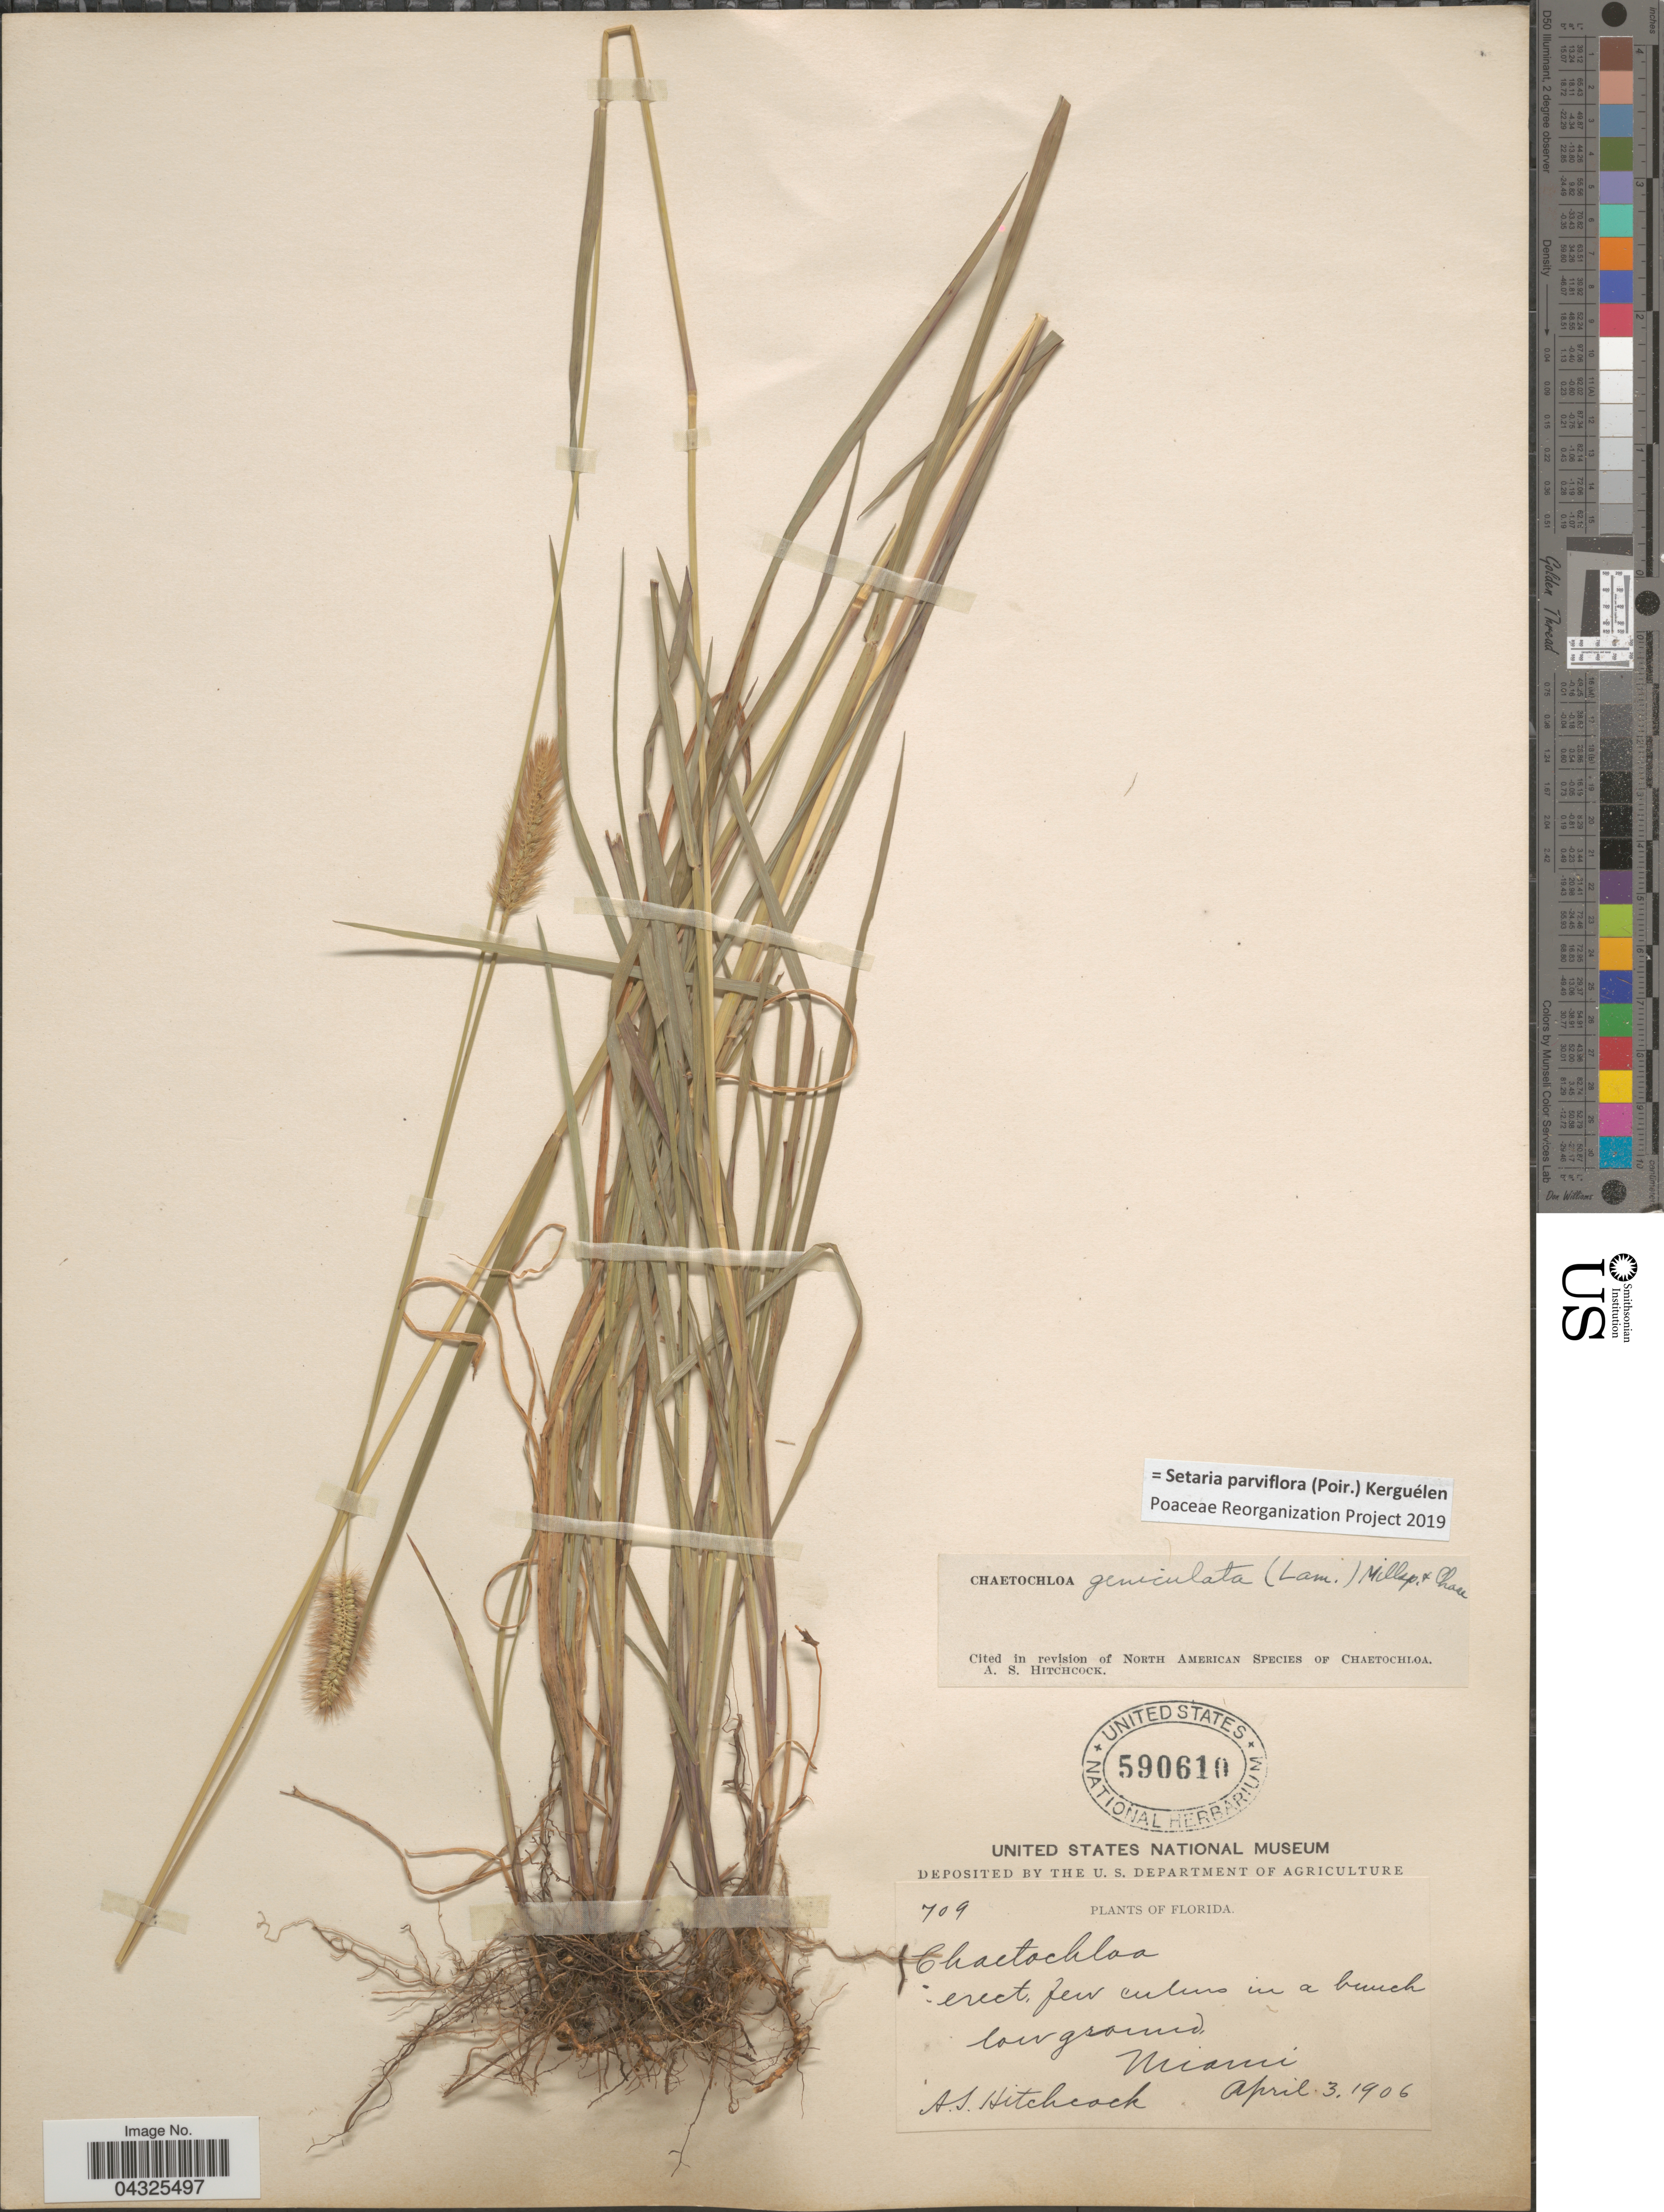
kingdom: Plantae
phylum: Tracheophyta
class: Liliopsida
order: Poales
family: Poaceae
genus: Setaria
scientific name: Setaria parviflora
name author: (Poir.) Kerguélen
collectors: A. S. Hitchcock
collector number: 709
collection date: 1906-04-03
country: United States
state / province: Florida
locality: Miami.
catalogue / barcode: US 590610